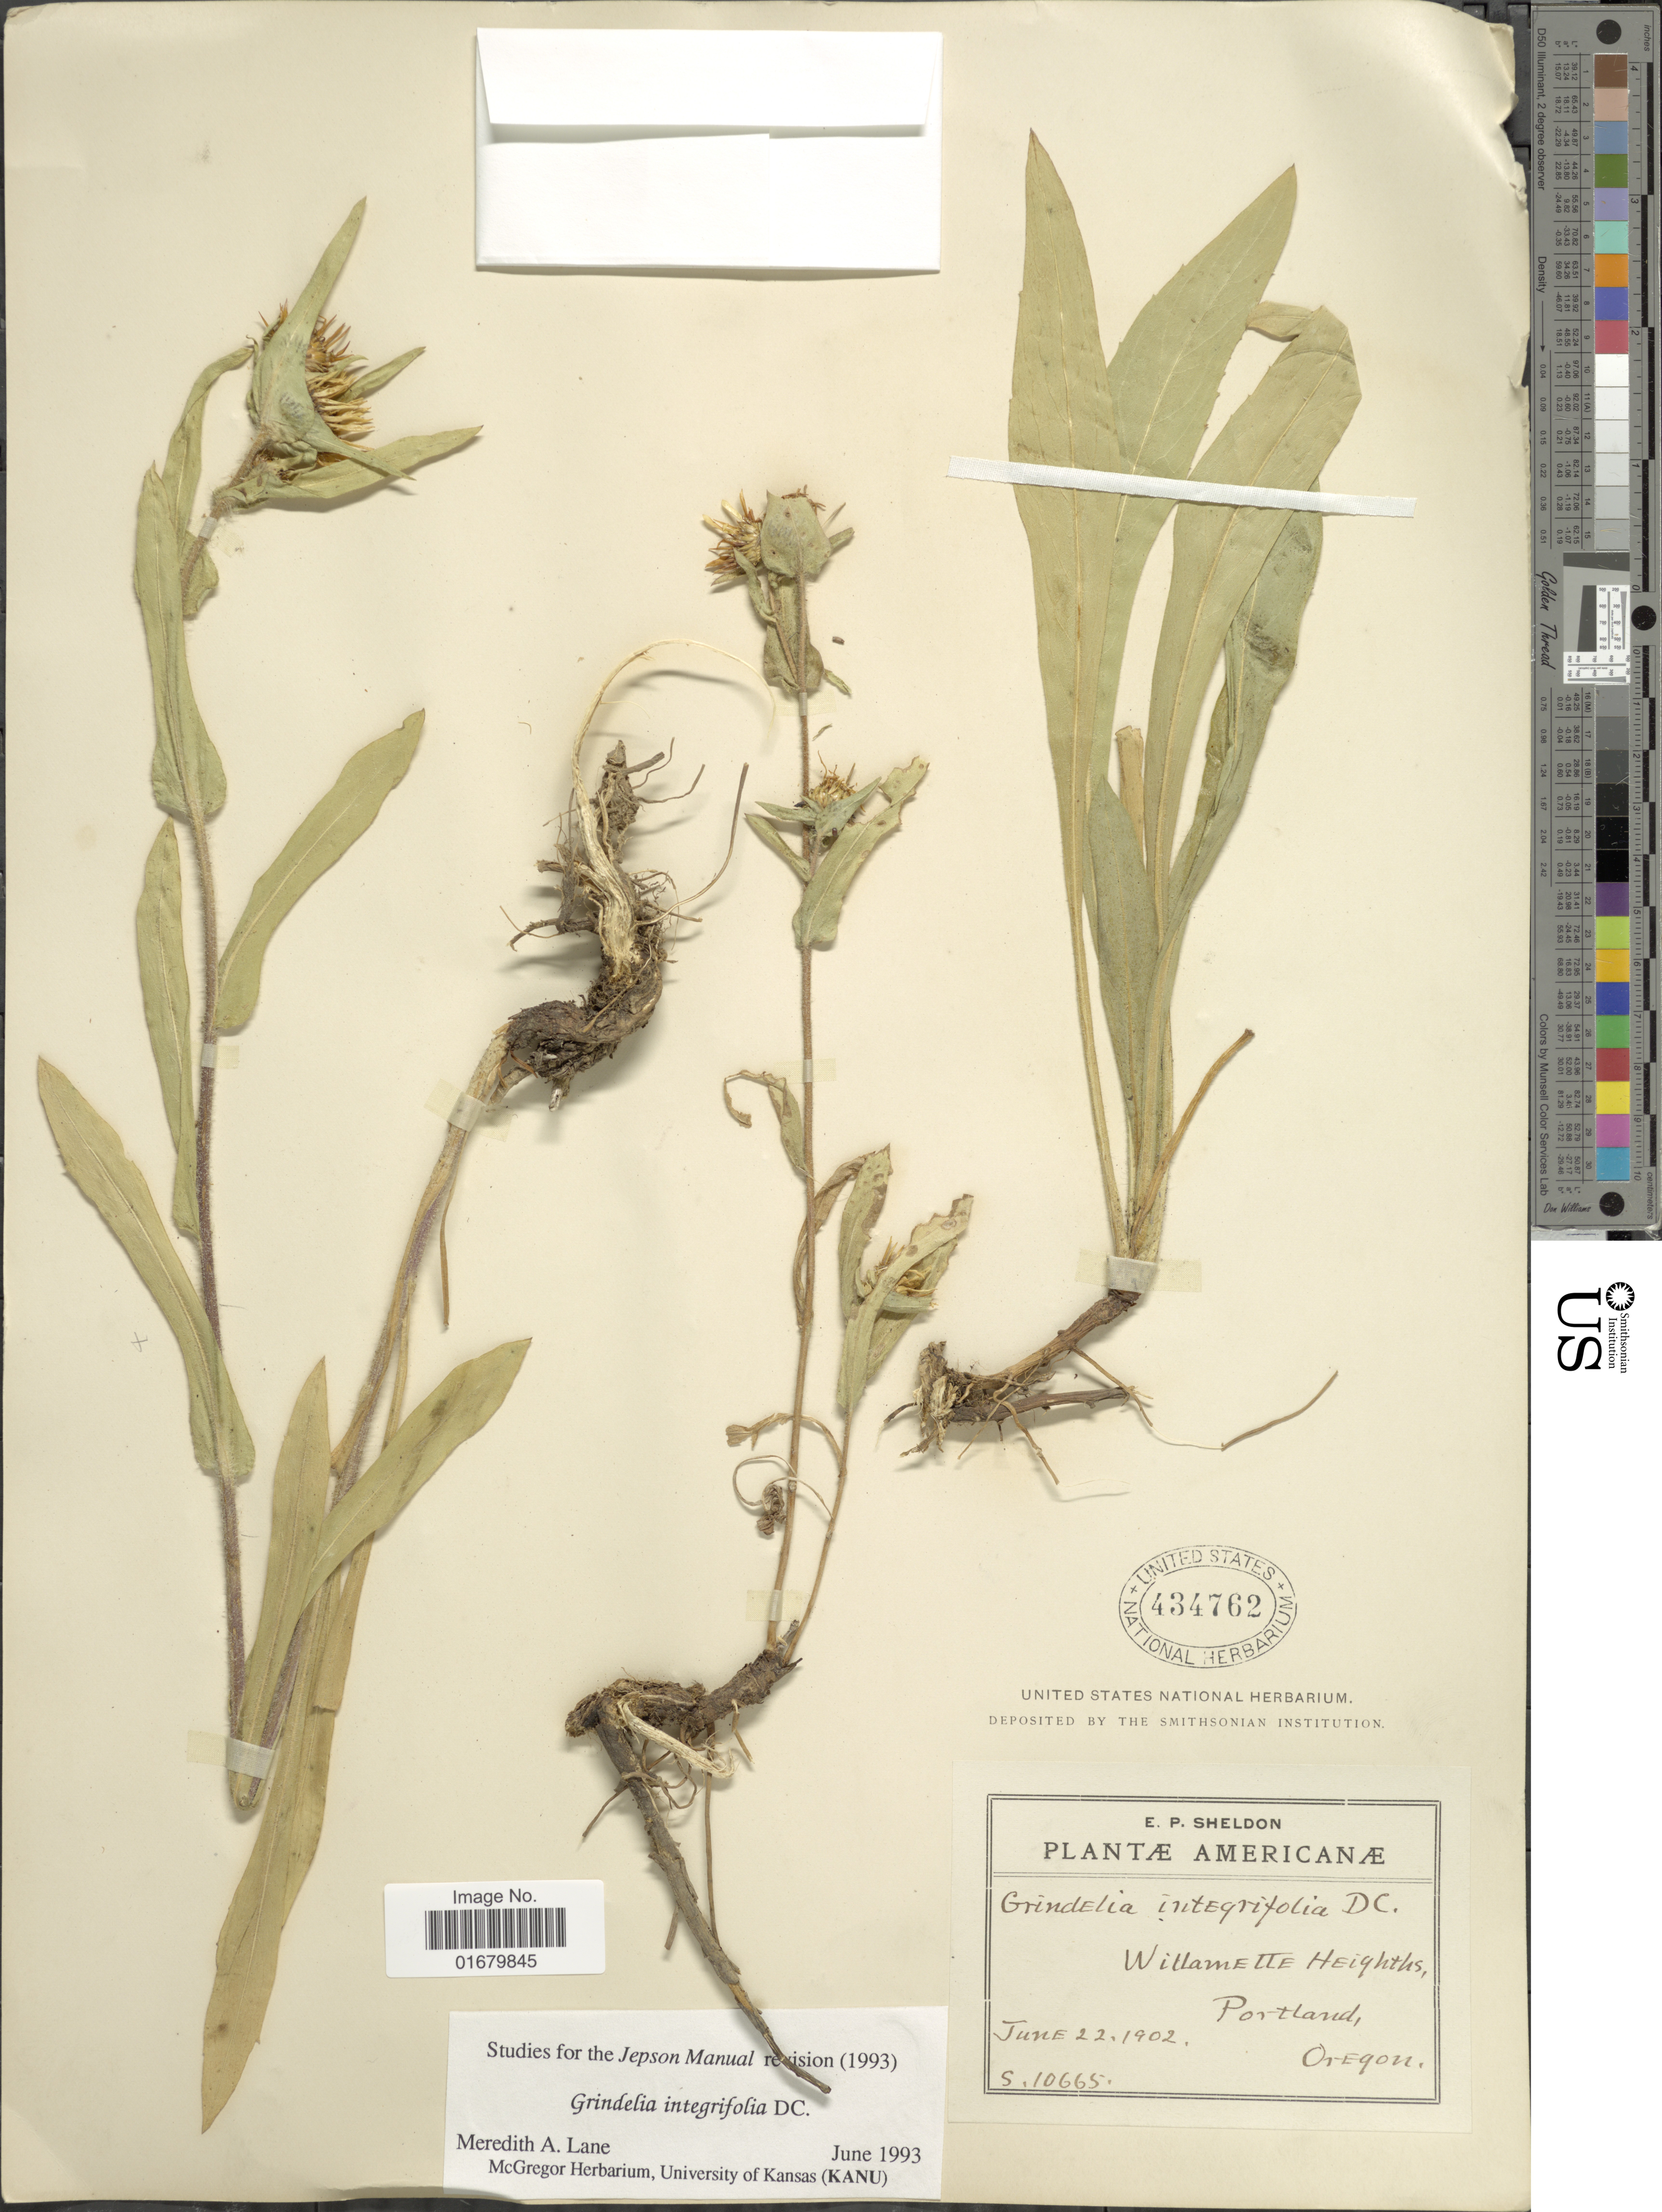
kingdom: Plantae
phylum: Tracheophyta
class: Magnoliopsida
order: Asterales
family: Asteraceae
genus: Grindelia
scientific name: Grindelia integrifolia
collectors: E. P. Sheldon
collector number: S10665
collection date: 1902-06-22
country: United States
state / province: Oregon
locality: Willamette Heighthsm Portland.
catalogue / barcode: US 434762